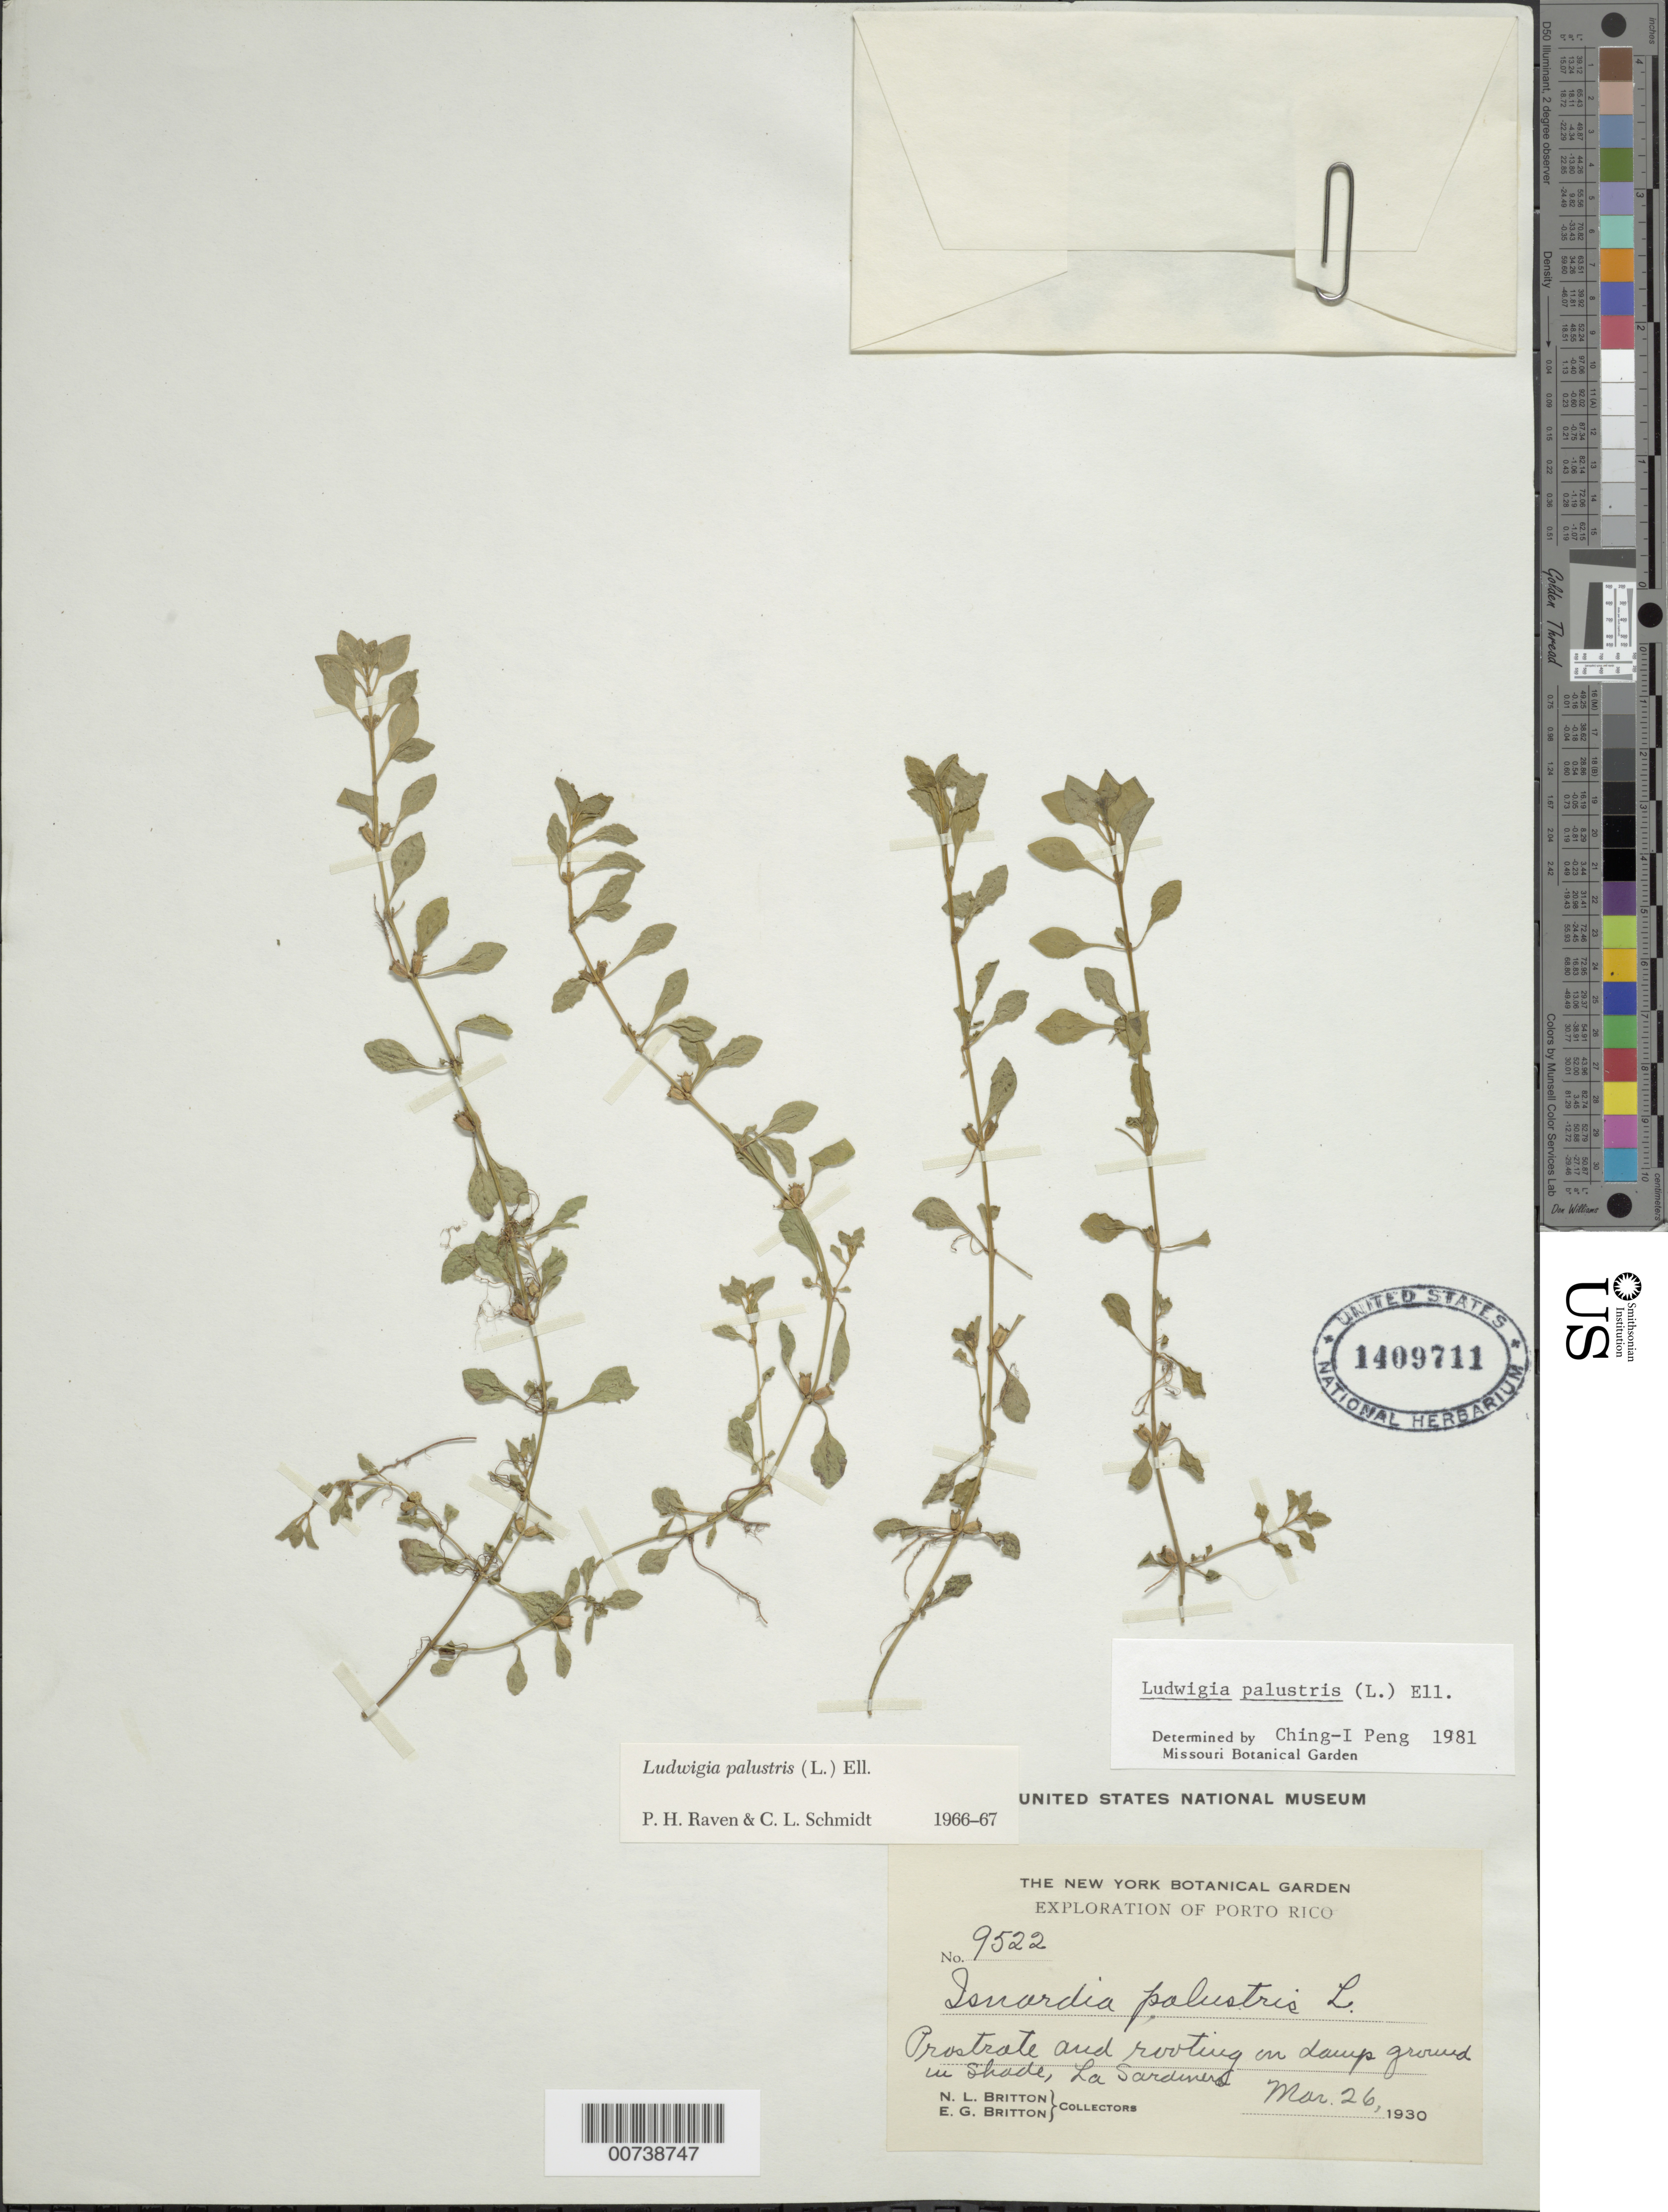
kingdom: Plantae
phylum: Tracheophyta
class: Magnoliopsida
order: Myrtales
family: Onagraceae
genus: Ludwigia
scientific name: Ludwigia palustris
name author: (L.) Elliott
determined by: Peng, Ching-I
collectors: N. Britton & E. G. Britton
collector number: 9522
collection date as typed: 26 Mar 1930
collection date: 1930-03-26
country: Puerto Rico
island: Mona I.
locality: La Sardinera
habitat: Postrate and rooting on damp ground in shade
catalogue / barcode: US 1409711